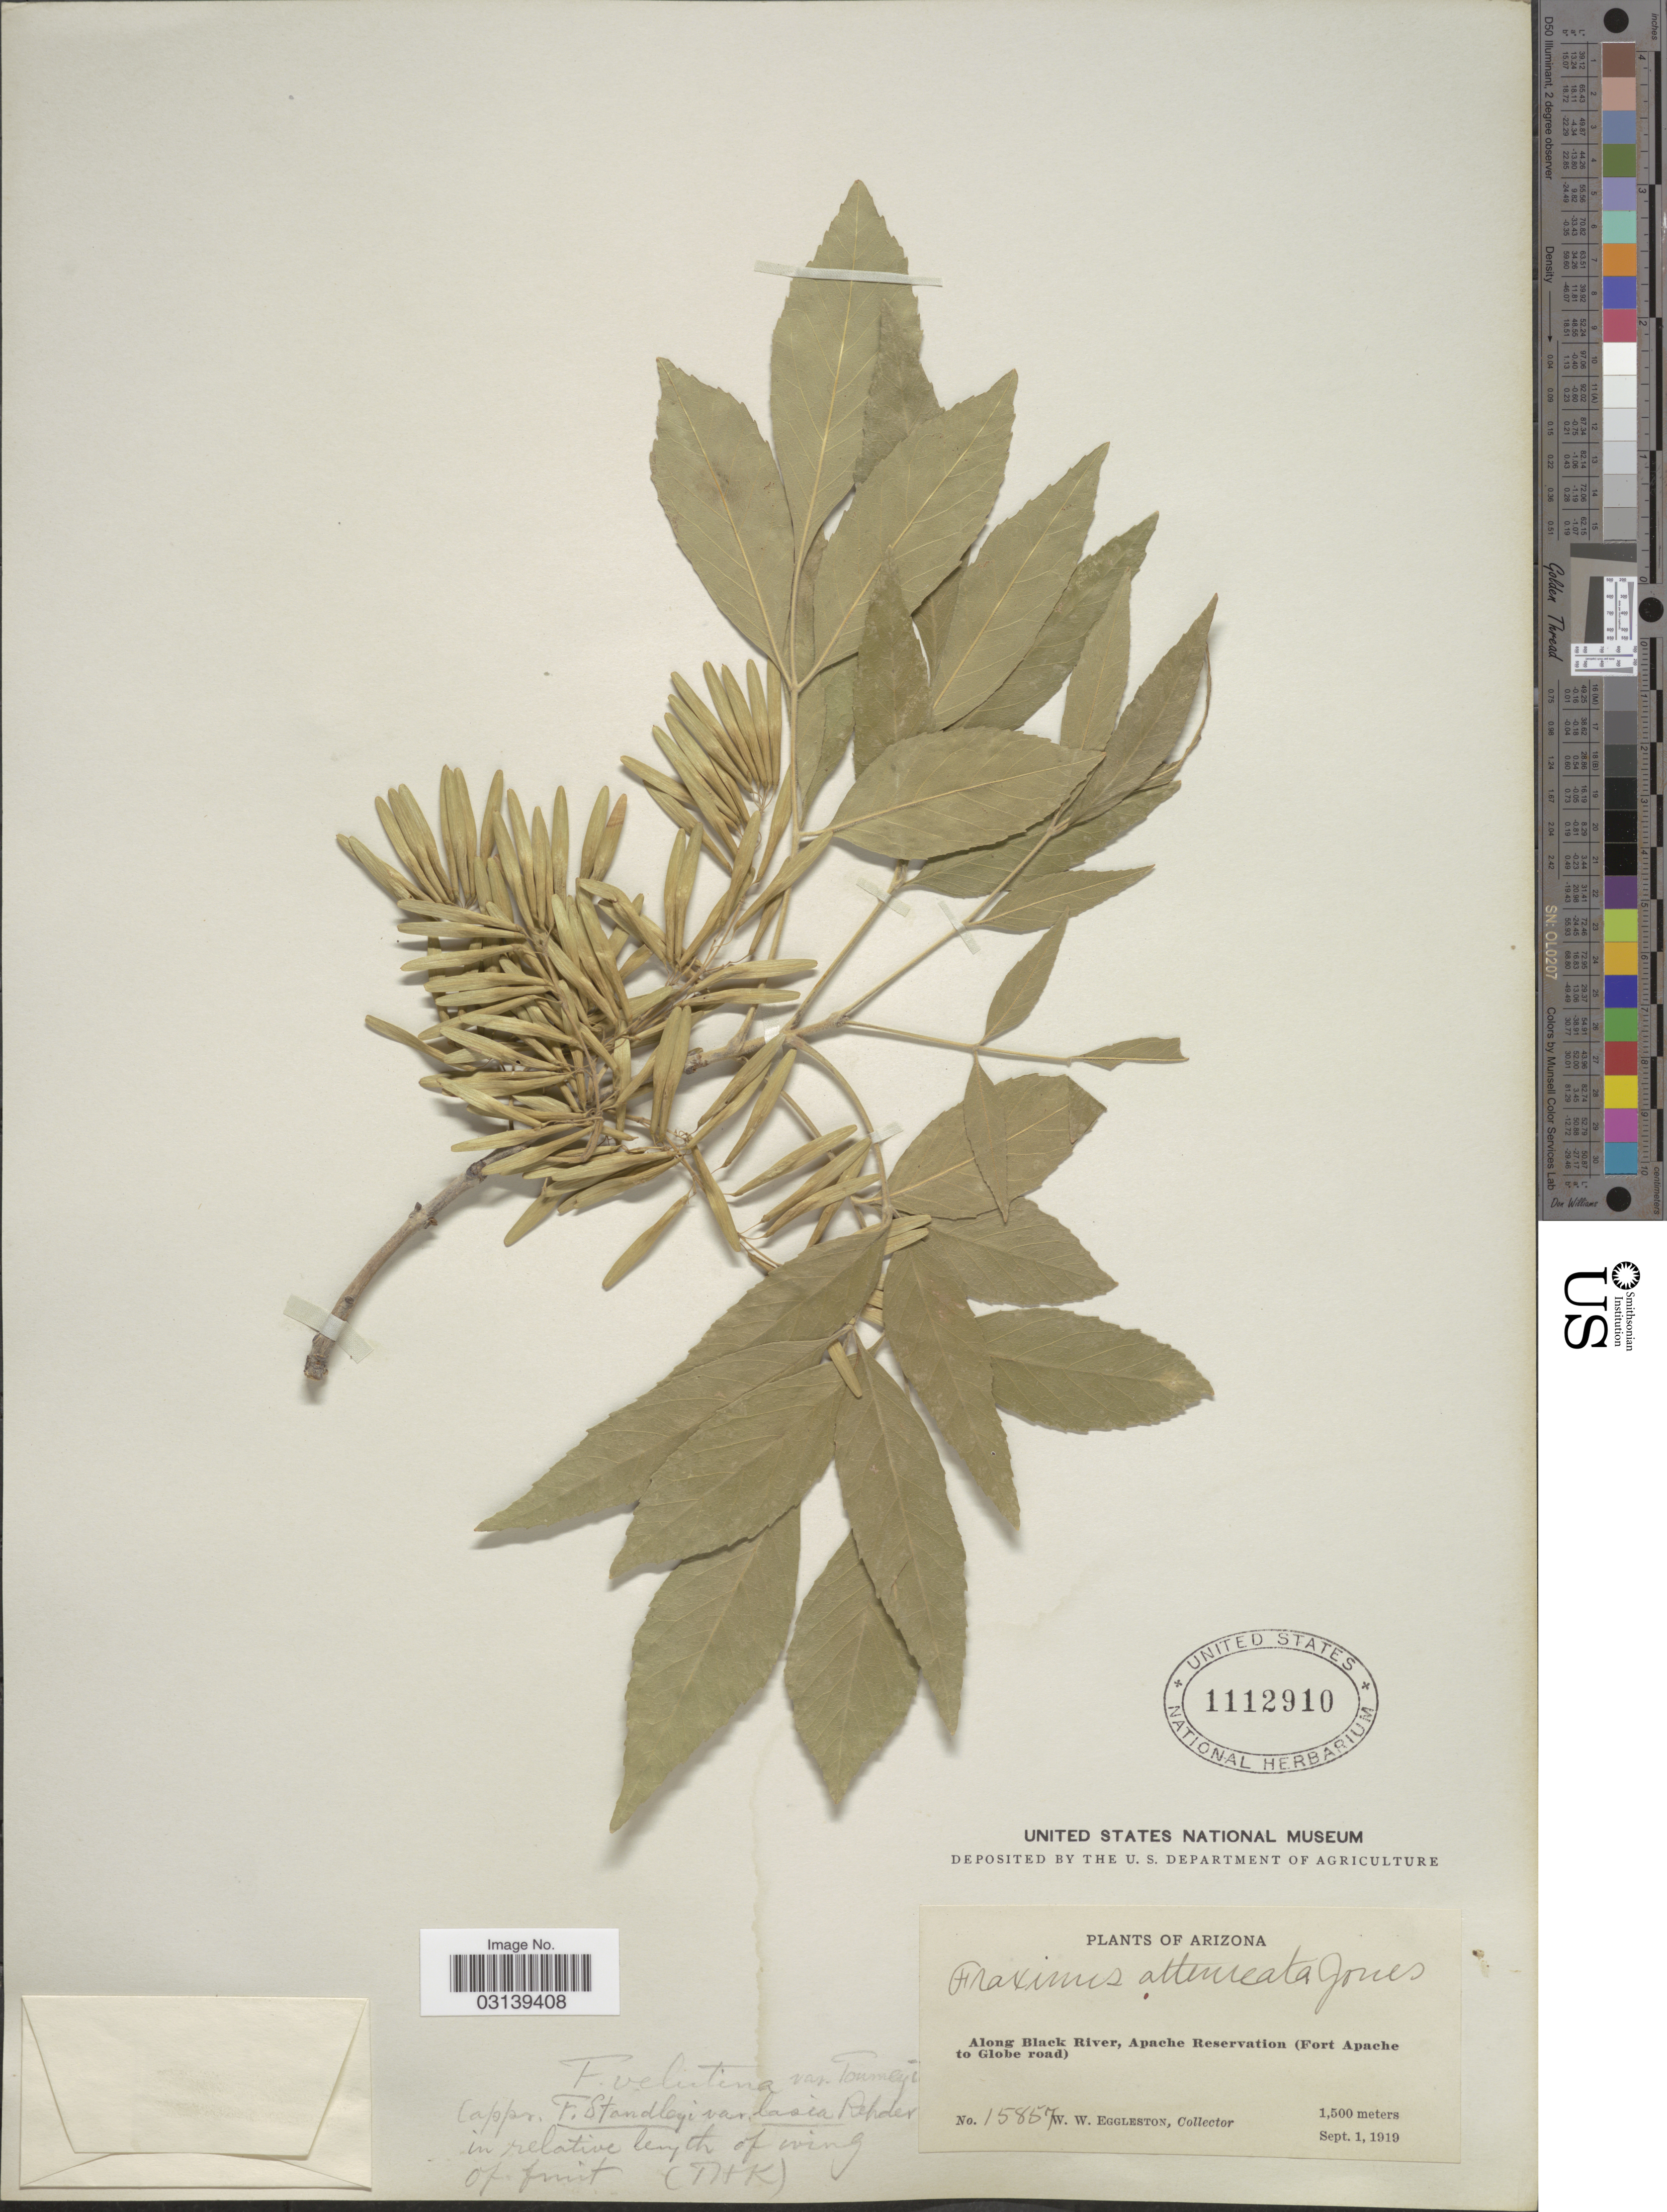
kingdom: Plantae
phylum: Tracheophyta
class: Magnoliopsida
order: Lamiales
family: Oleaceae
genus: Fraxinus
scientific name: Fraxinus velutina var. toumeyi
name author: (Britton) Rehder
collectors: W. W. Eggleston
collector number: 15857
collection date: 1919-09-01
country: United States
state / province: Arizona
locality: Along Black River, Apache Reservation (Fort Apache to Globe road).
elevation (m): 1500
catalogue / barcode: US 1112910